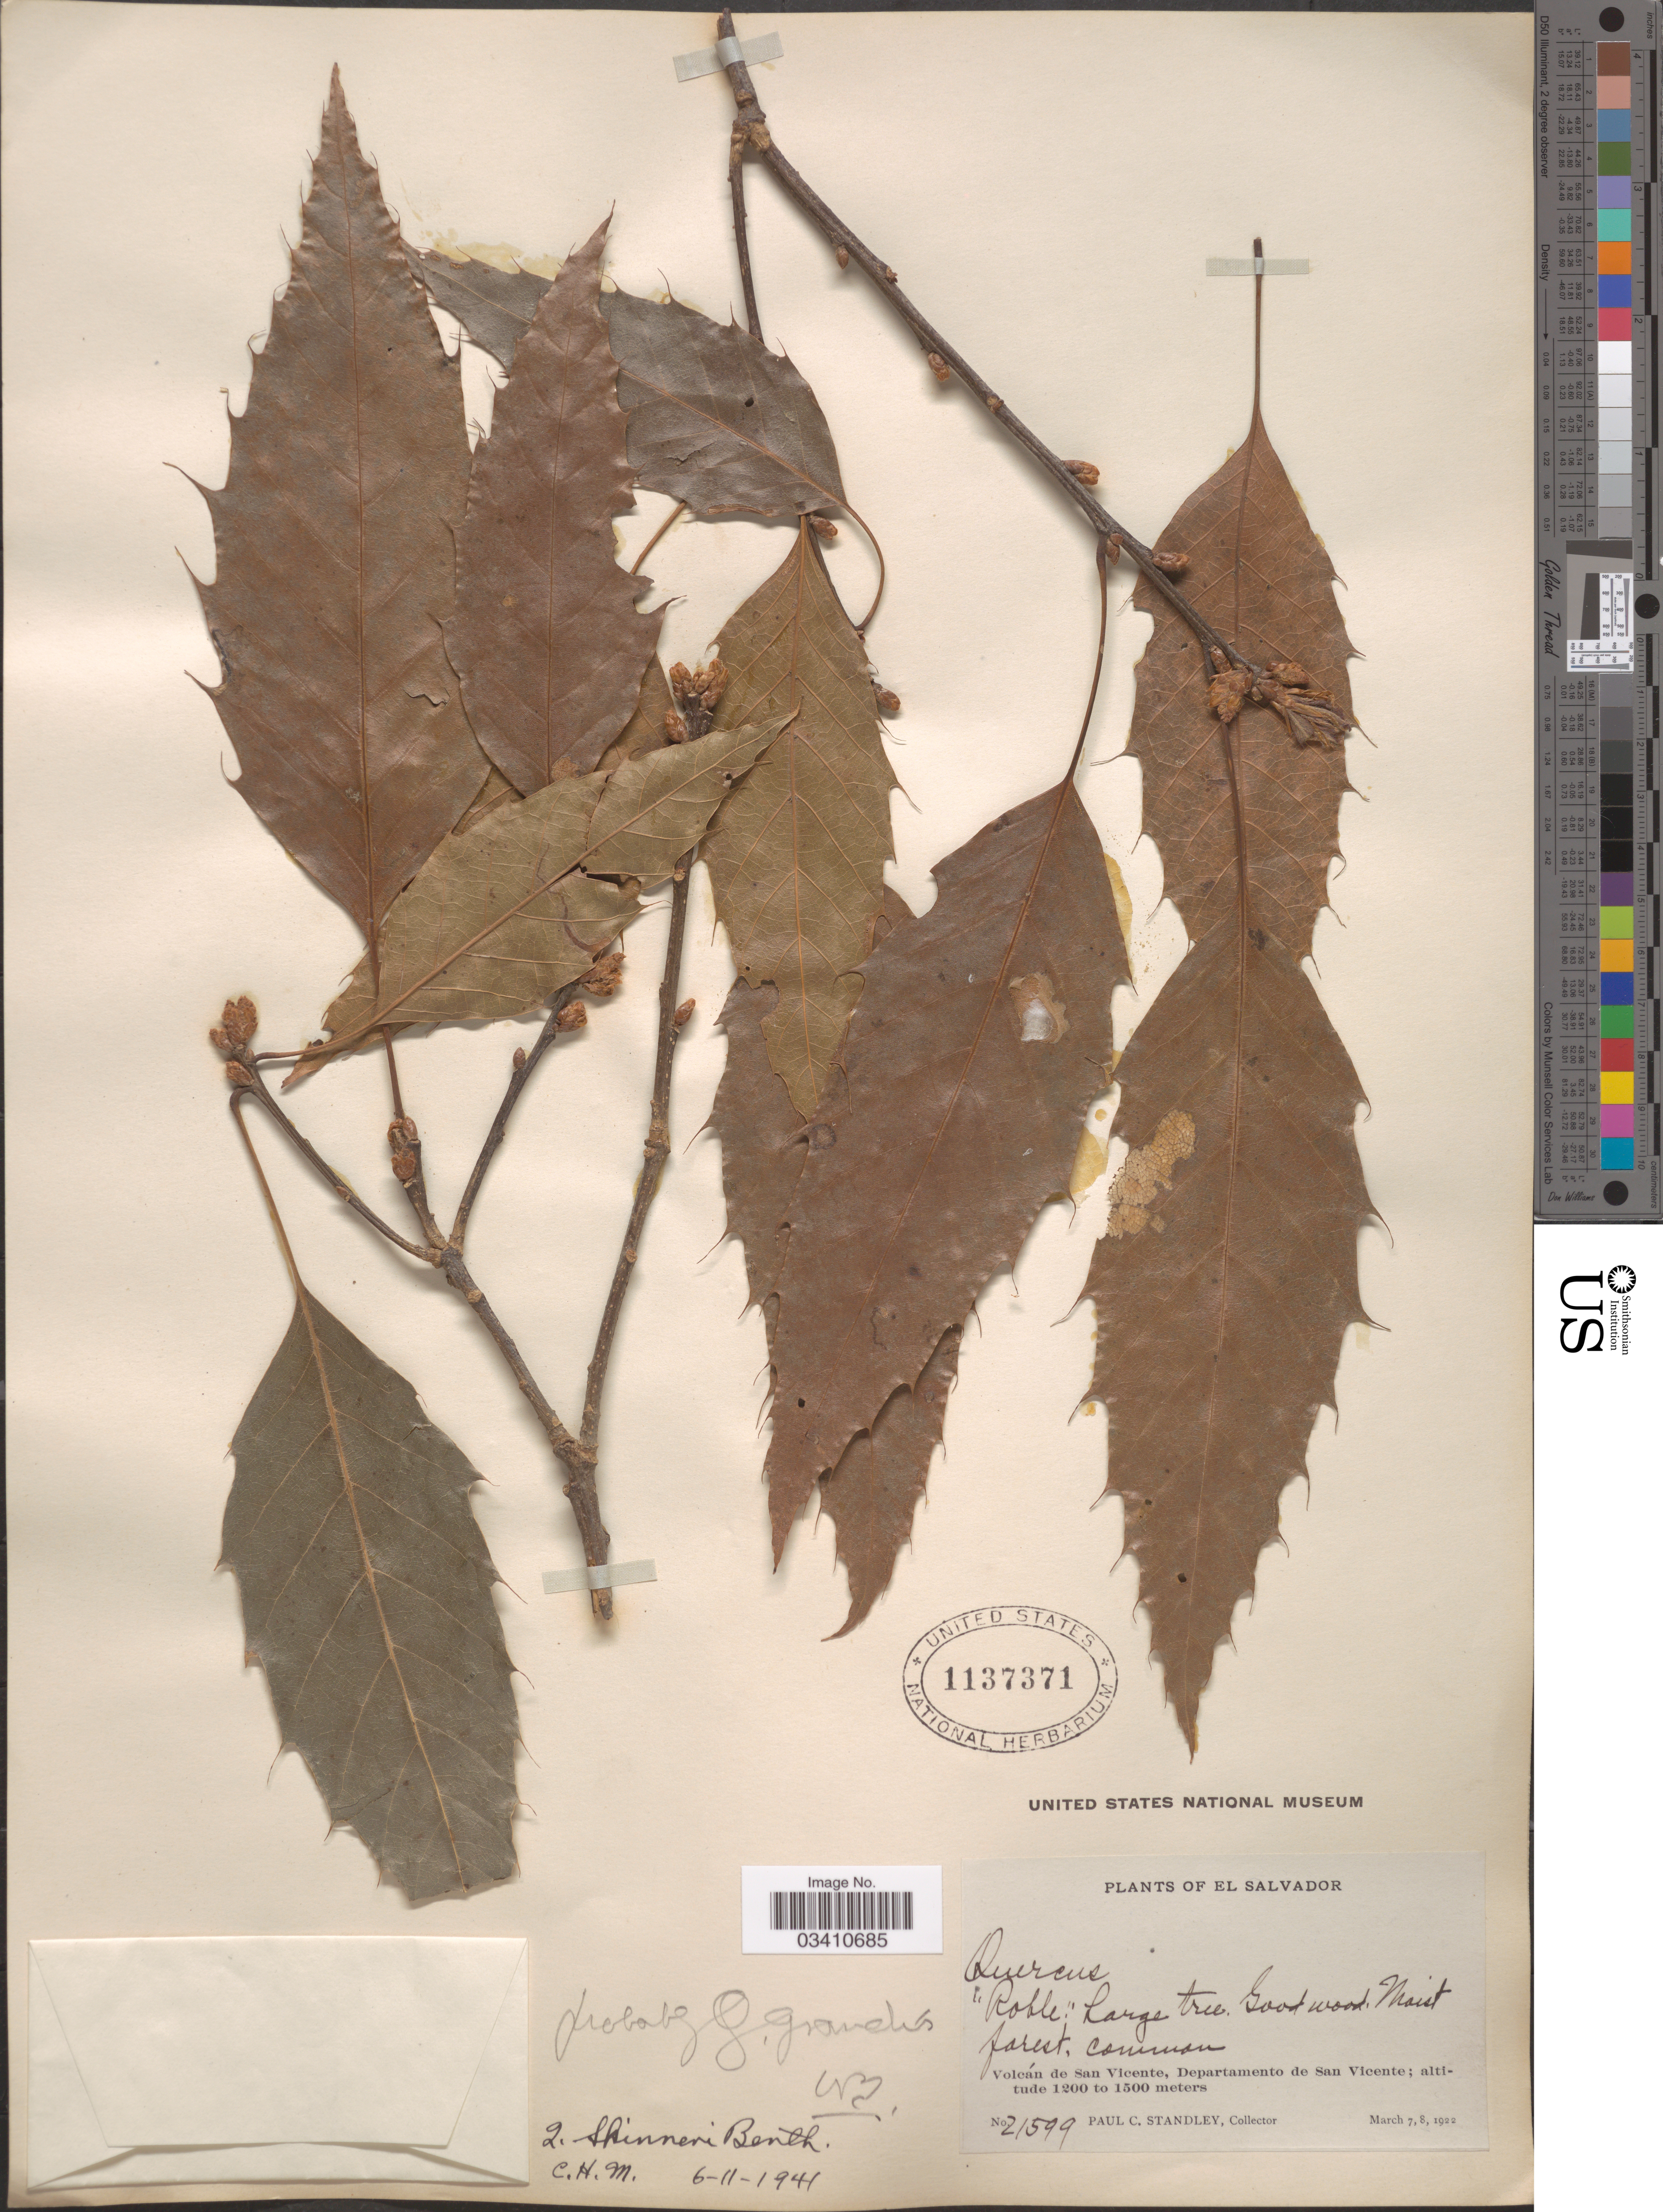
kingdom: Plantae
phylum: Tracheophyta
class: Magnoliopsida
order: Fagales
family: Fagaceae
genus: Quercus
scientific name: Quercus skinneri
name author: Benth.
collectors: P. C. Standley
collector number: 21599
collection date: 1922-03-07/1922-03-08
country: El Salvador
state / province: San Vincente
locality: Volcán de San Vicente, Departamento de San Vicente.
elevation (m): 1200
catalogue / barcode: US 1137371